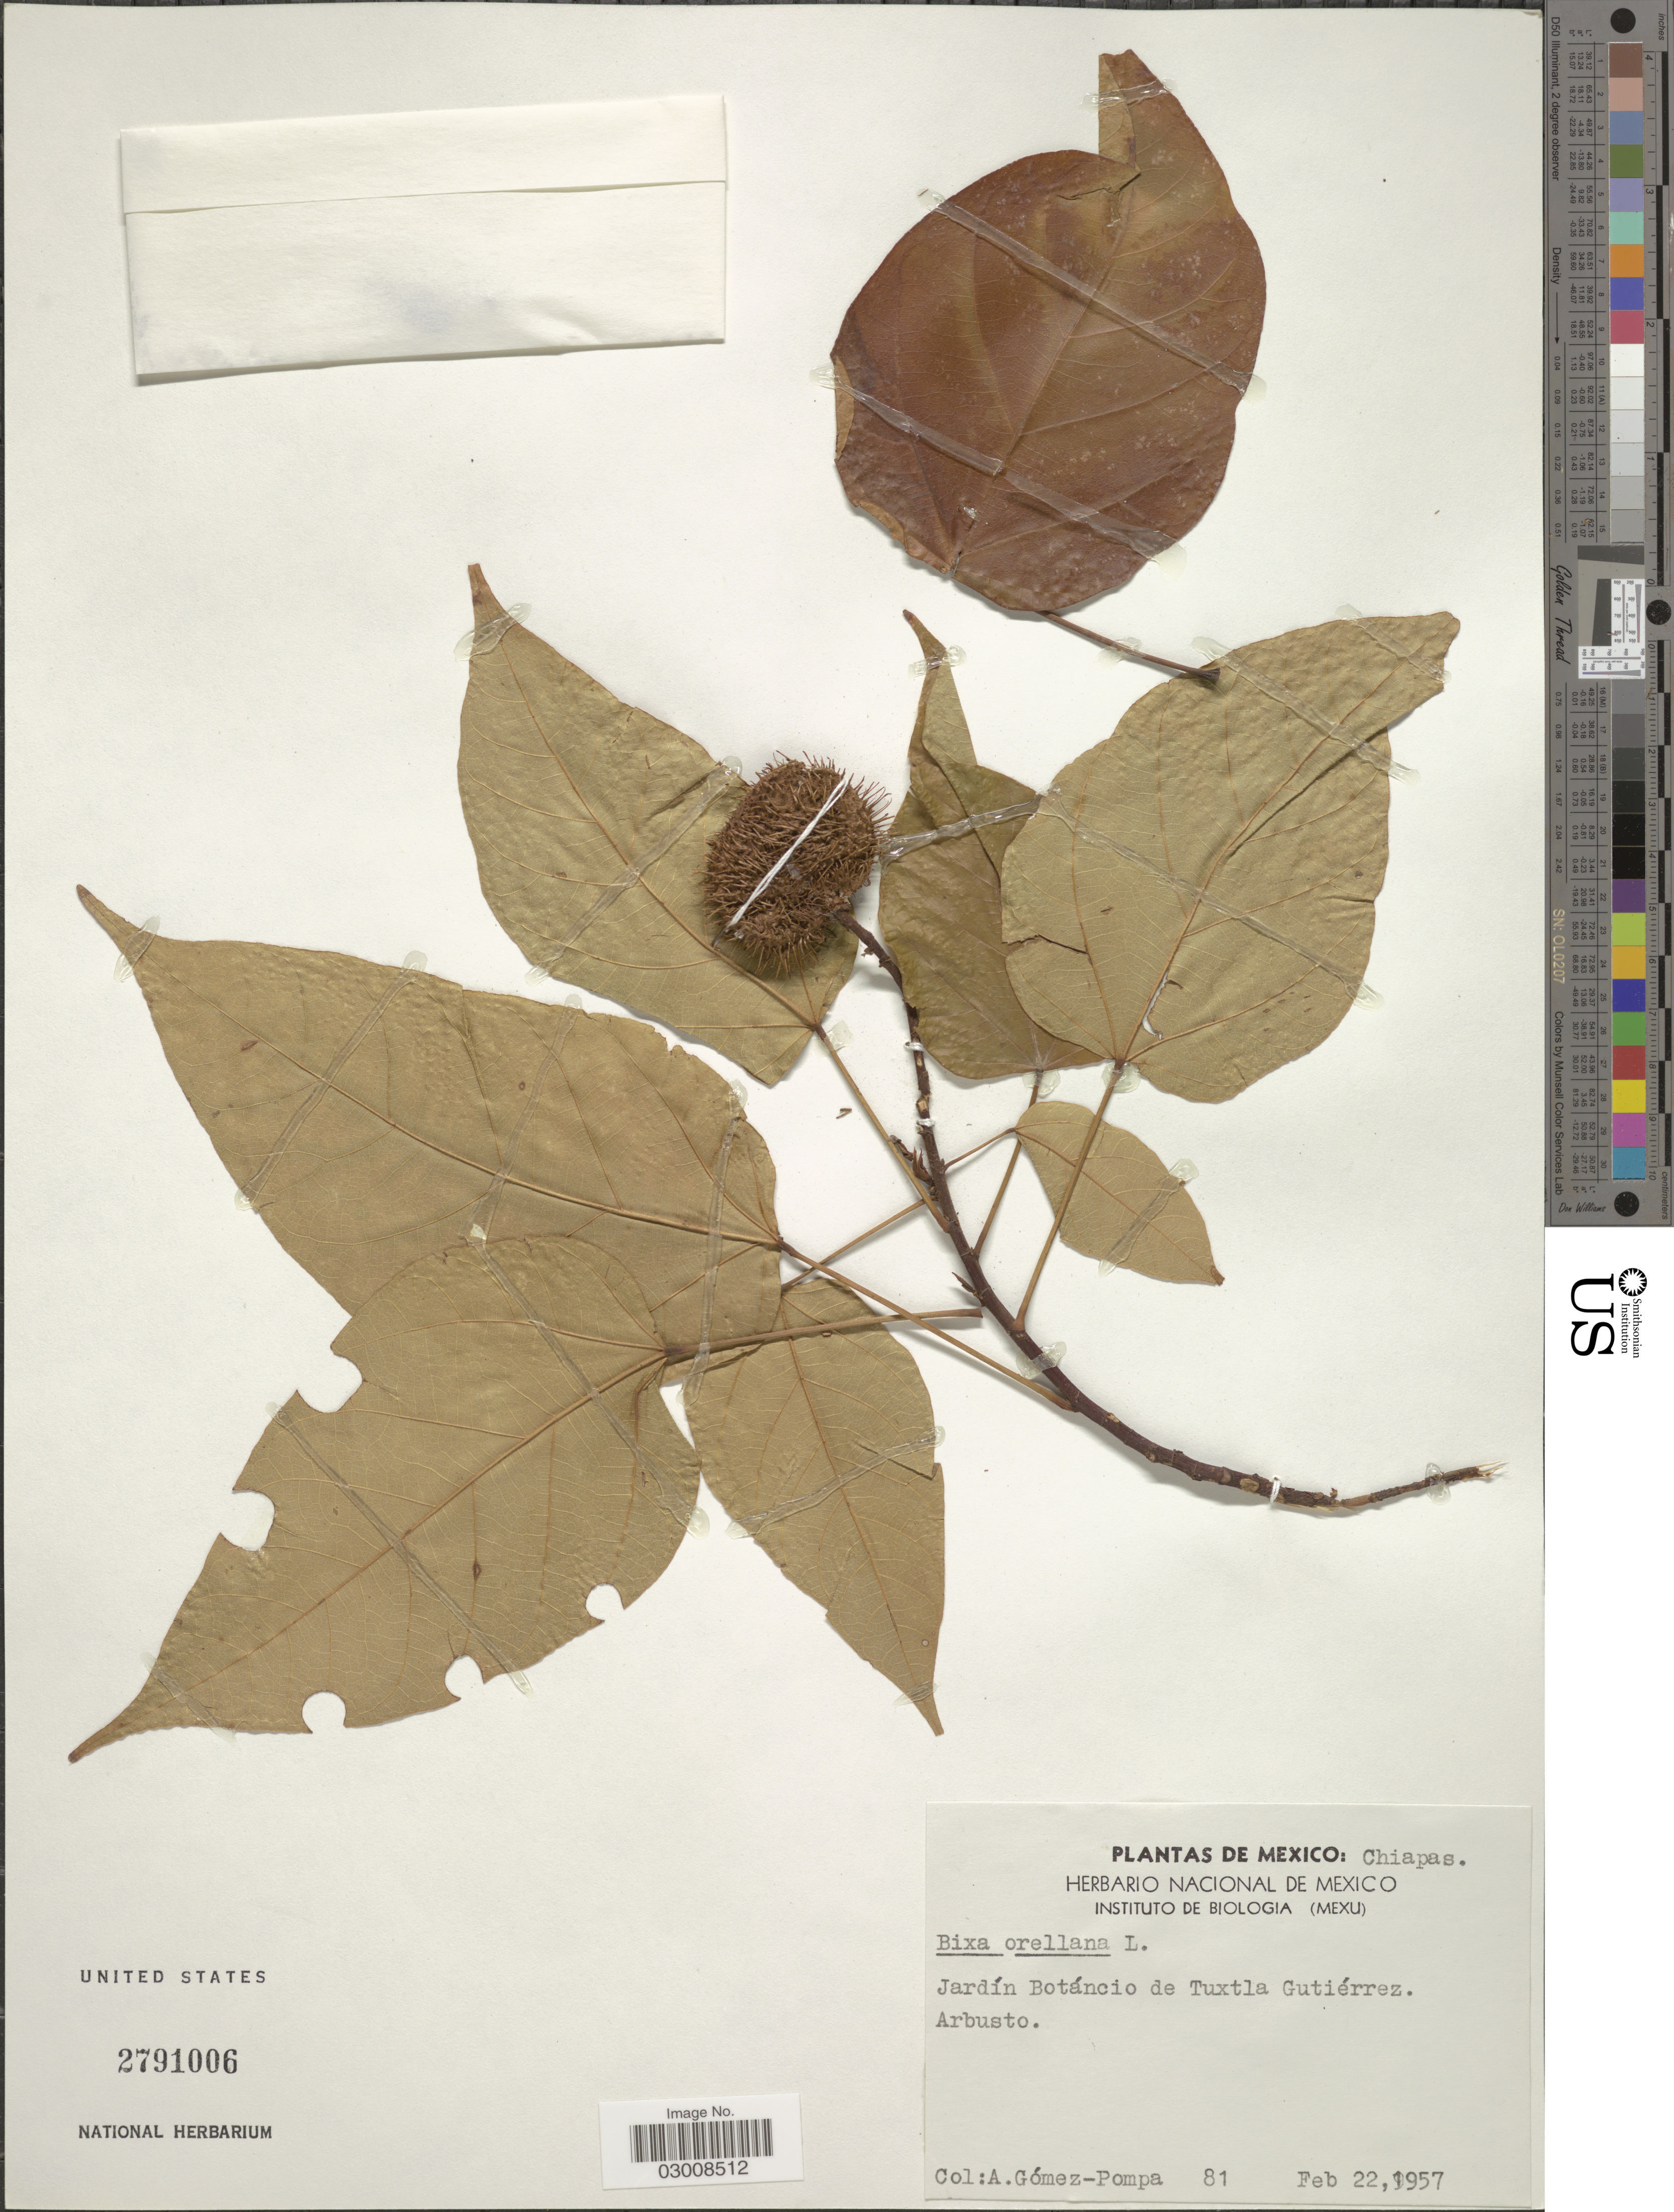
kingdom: Plantae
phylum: Tracheophyta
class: Magnoliopsida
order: Malvales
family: Bixaceae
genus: Bixa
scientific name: Bixa orellana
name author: L.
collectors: A. Gómez Pompa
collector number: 81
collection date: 1957-02-22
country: Mexico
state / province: Chiapas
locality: Jardín Botánico de Tuxtla Gutiérrez.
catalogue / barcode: US 2791006